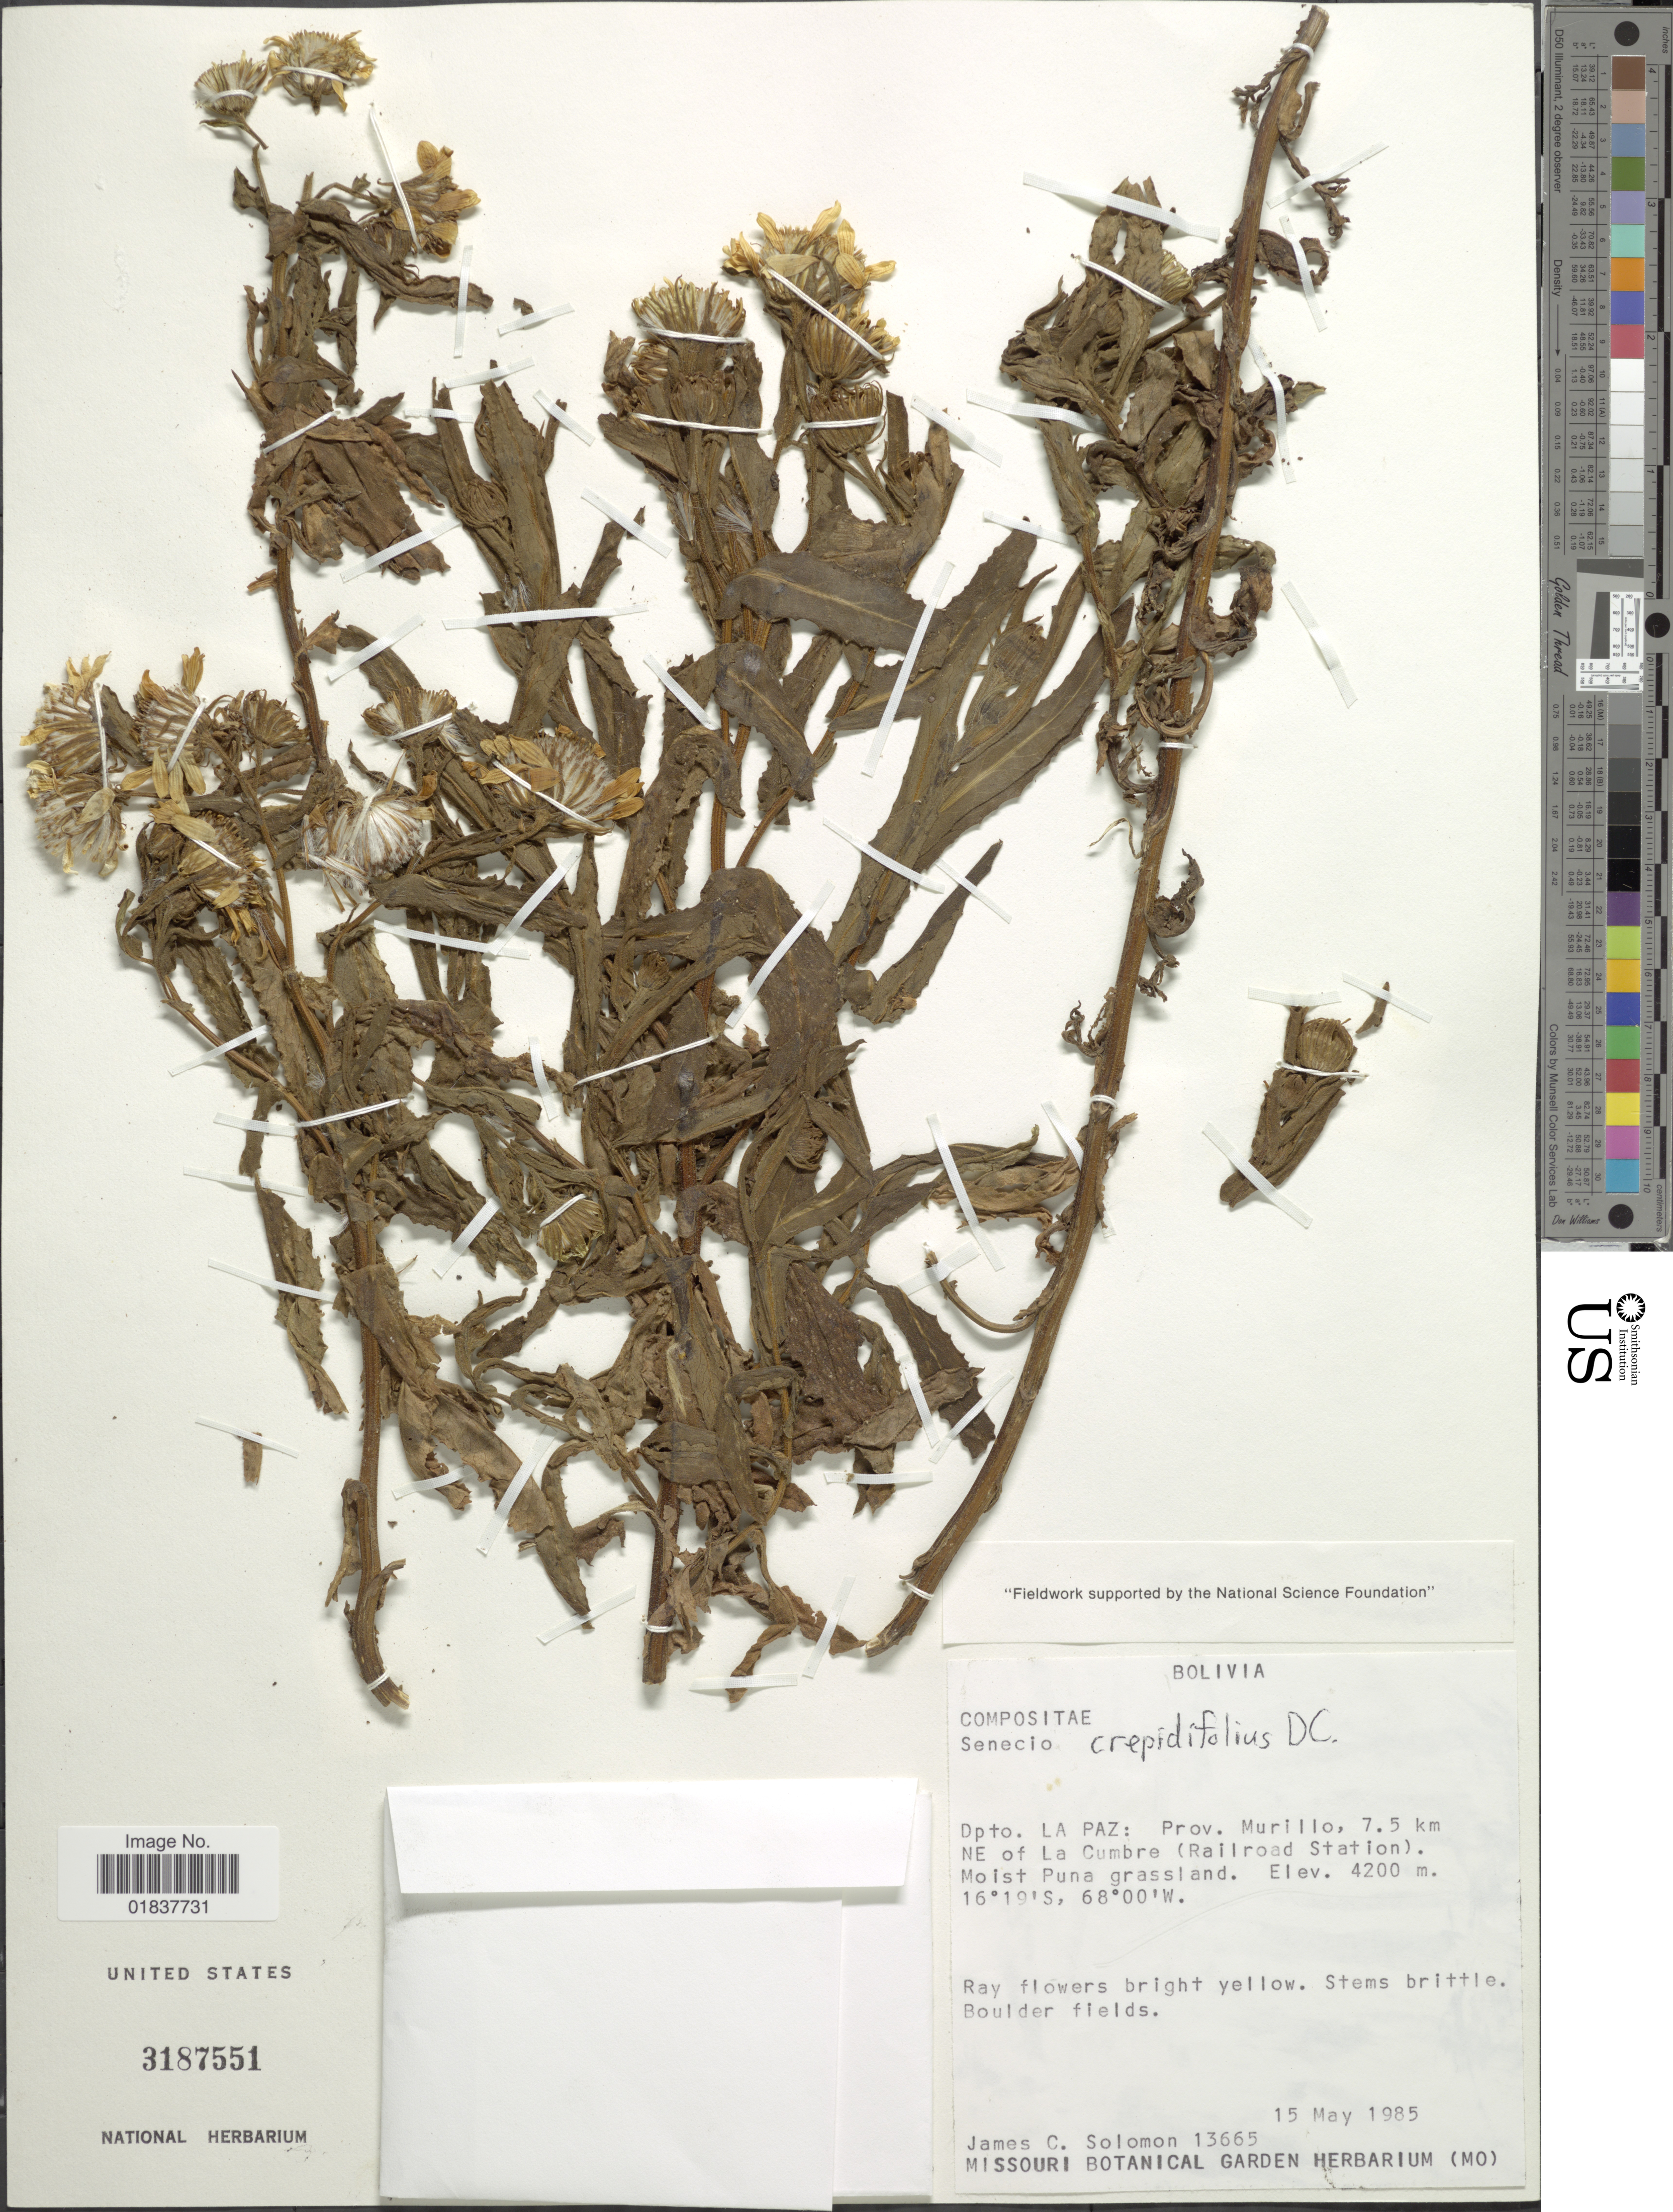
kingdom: Plantae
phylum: Tracheophyta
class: Magnoliopsida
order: Asterales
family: Asteraceae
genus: Senecio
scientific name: Senecio crepidifolius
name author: DC.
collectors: J. C. Solomon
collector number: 13665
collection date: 1985-05-15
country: Bolivia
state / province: La Paz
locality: Prov. Murillo, 7.5 km NE of La Cumbre (Railroad Station)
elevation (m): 4200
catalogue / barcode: US 3187551